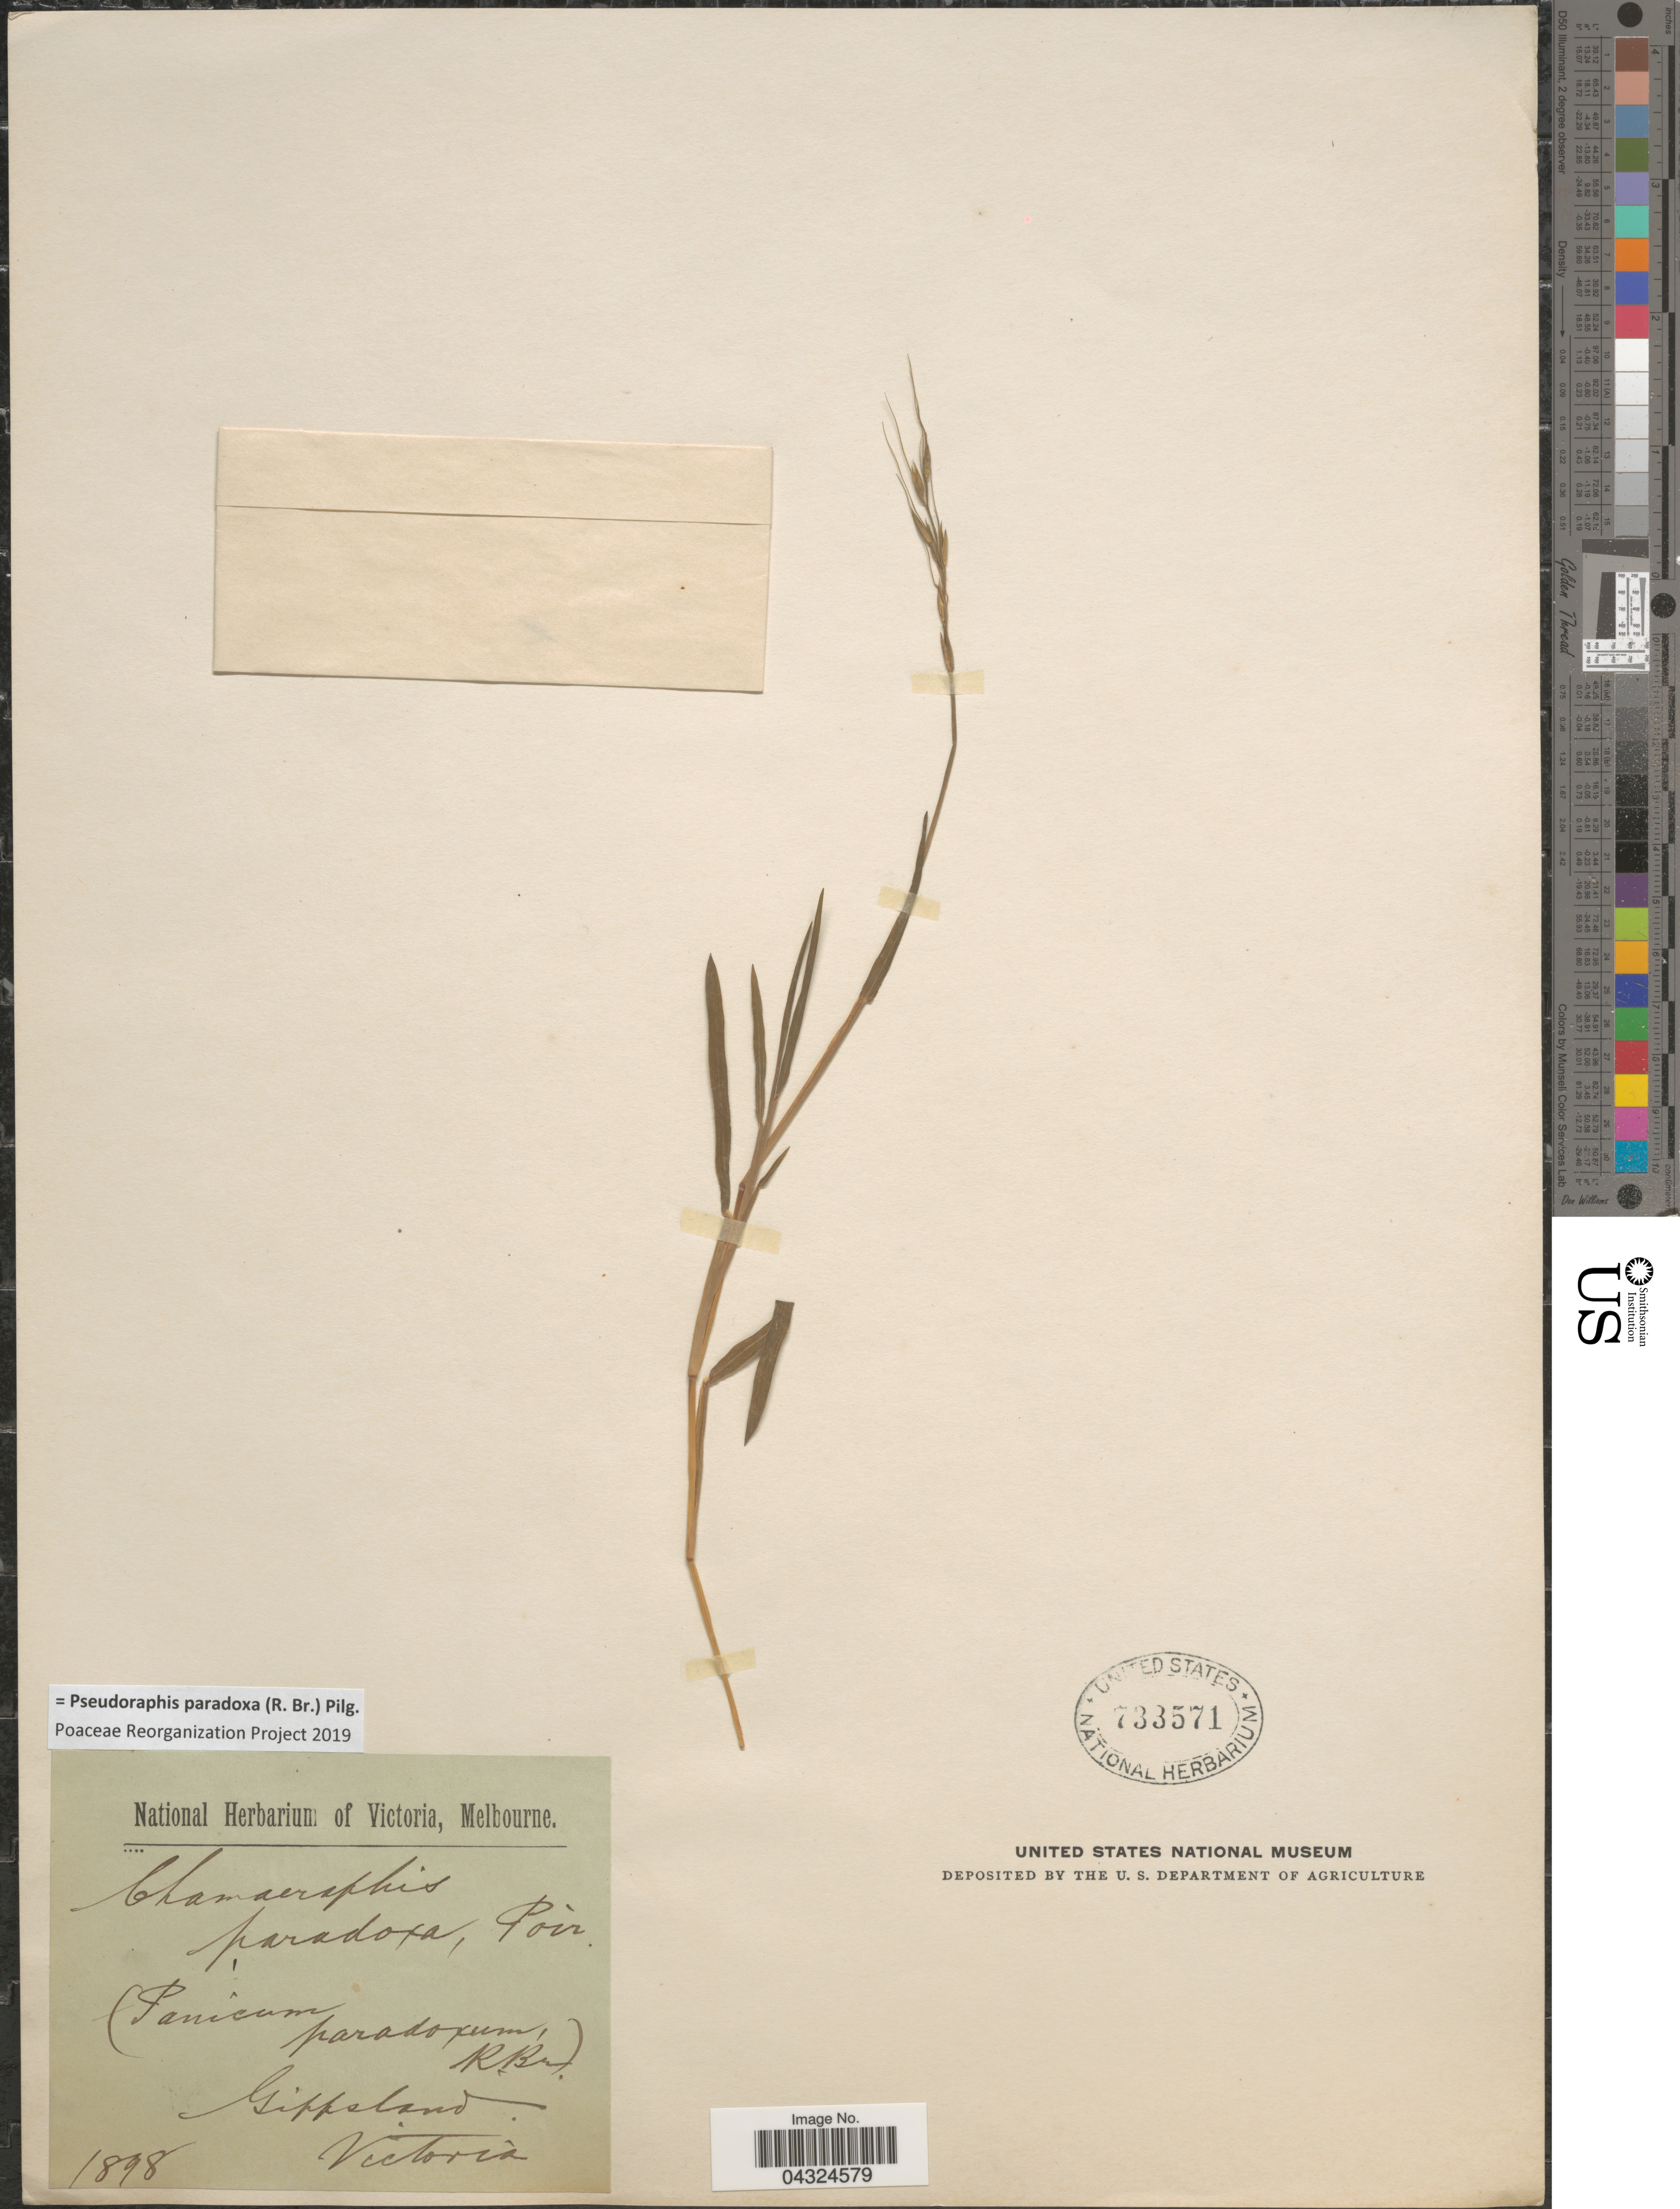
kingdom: Plantae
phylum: Tracheophyta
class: Liliopsida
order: Poales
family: Poaceae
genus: Pseudoraphis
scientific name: Pseudoraphis paradoxa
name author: (R. Br.) Pilg.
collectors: National Herbarium of Victoria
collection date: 1898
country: Australia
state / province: Victoria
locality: Gippsland. Victoria.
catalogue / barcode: US 733571